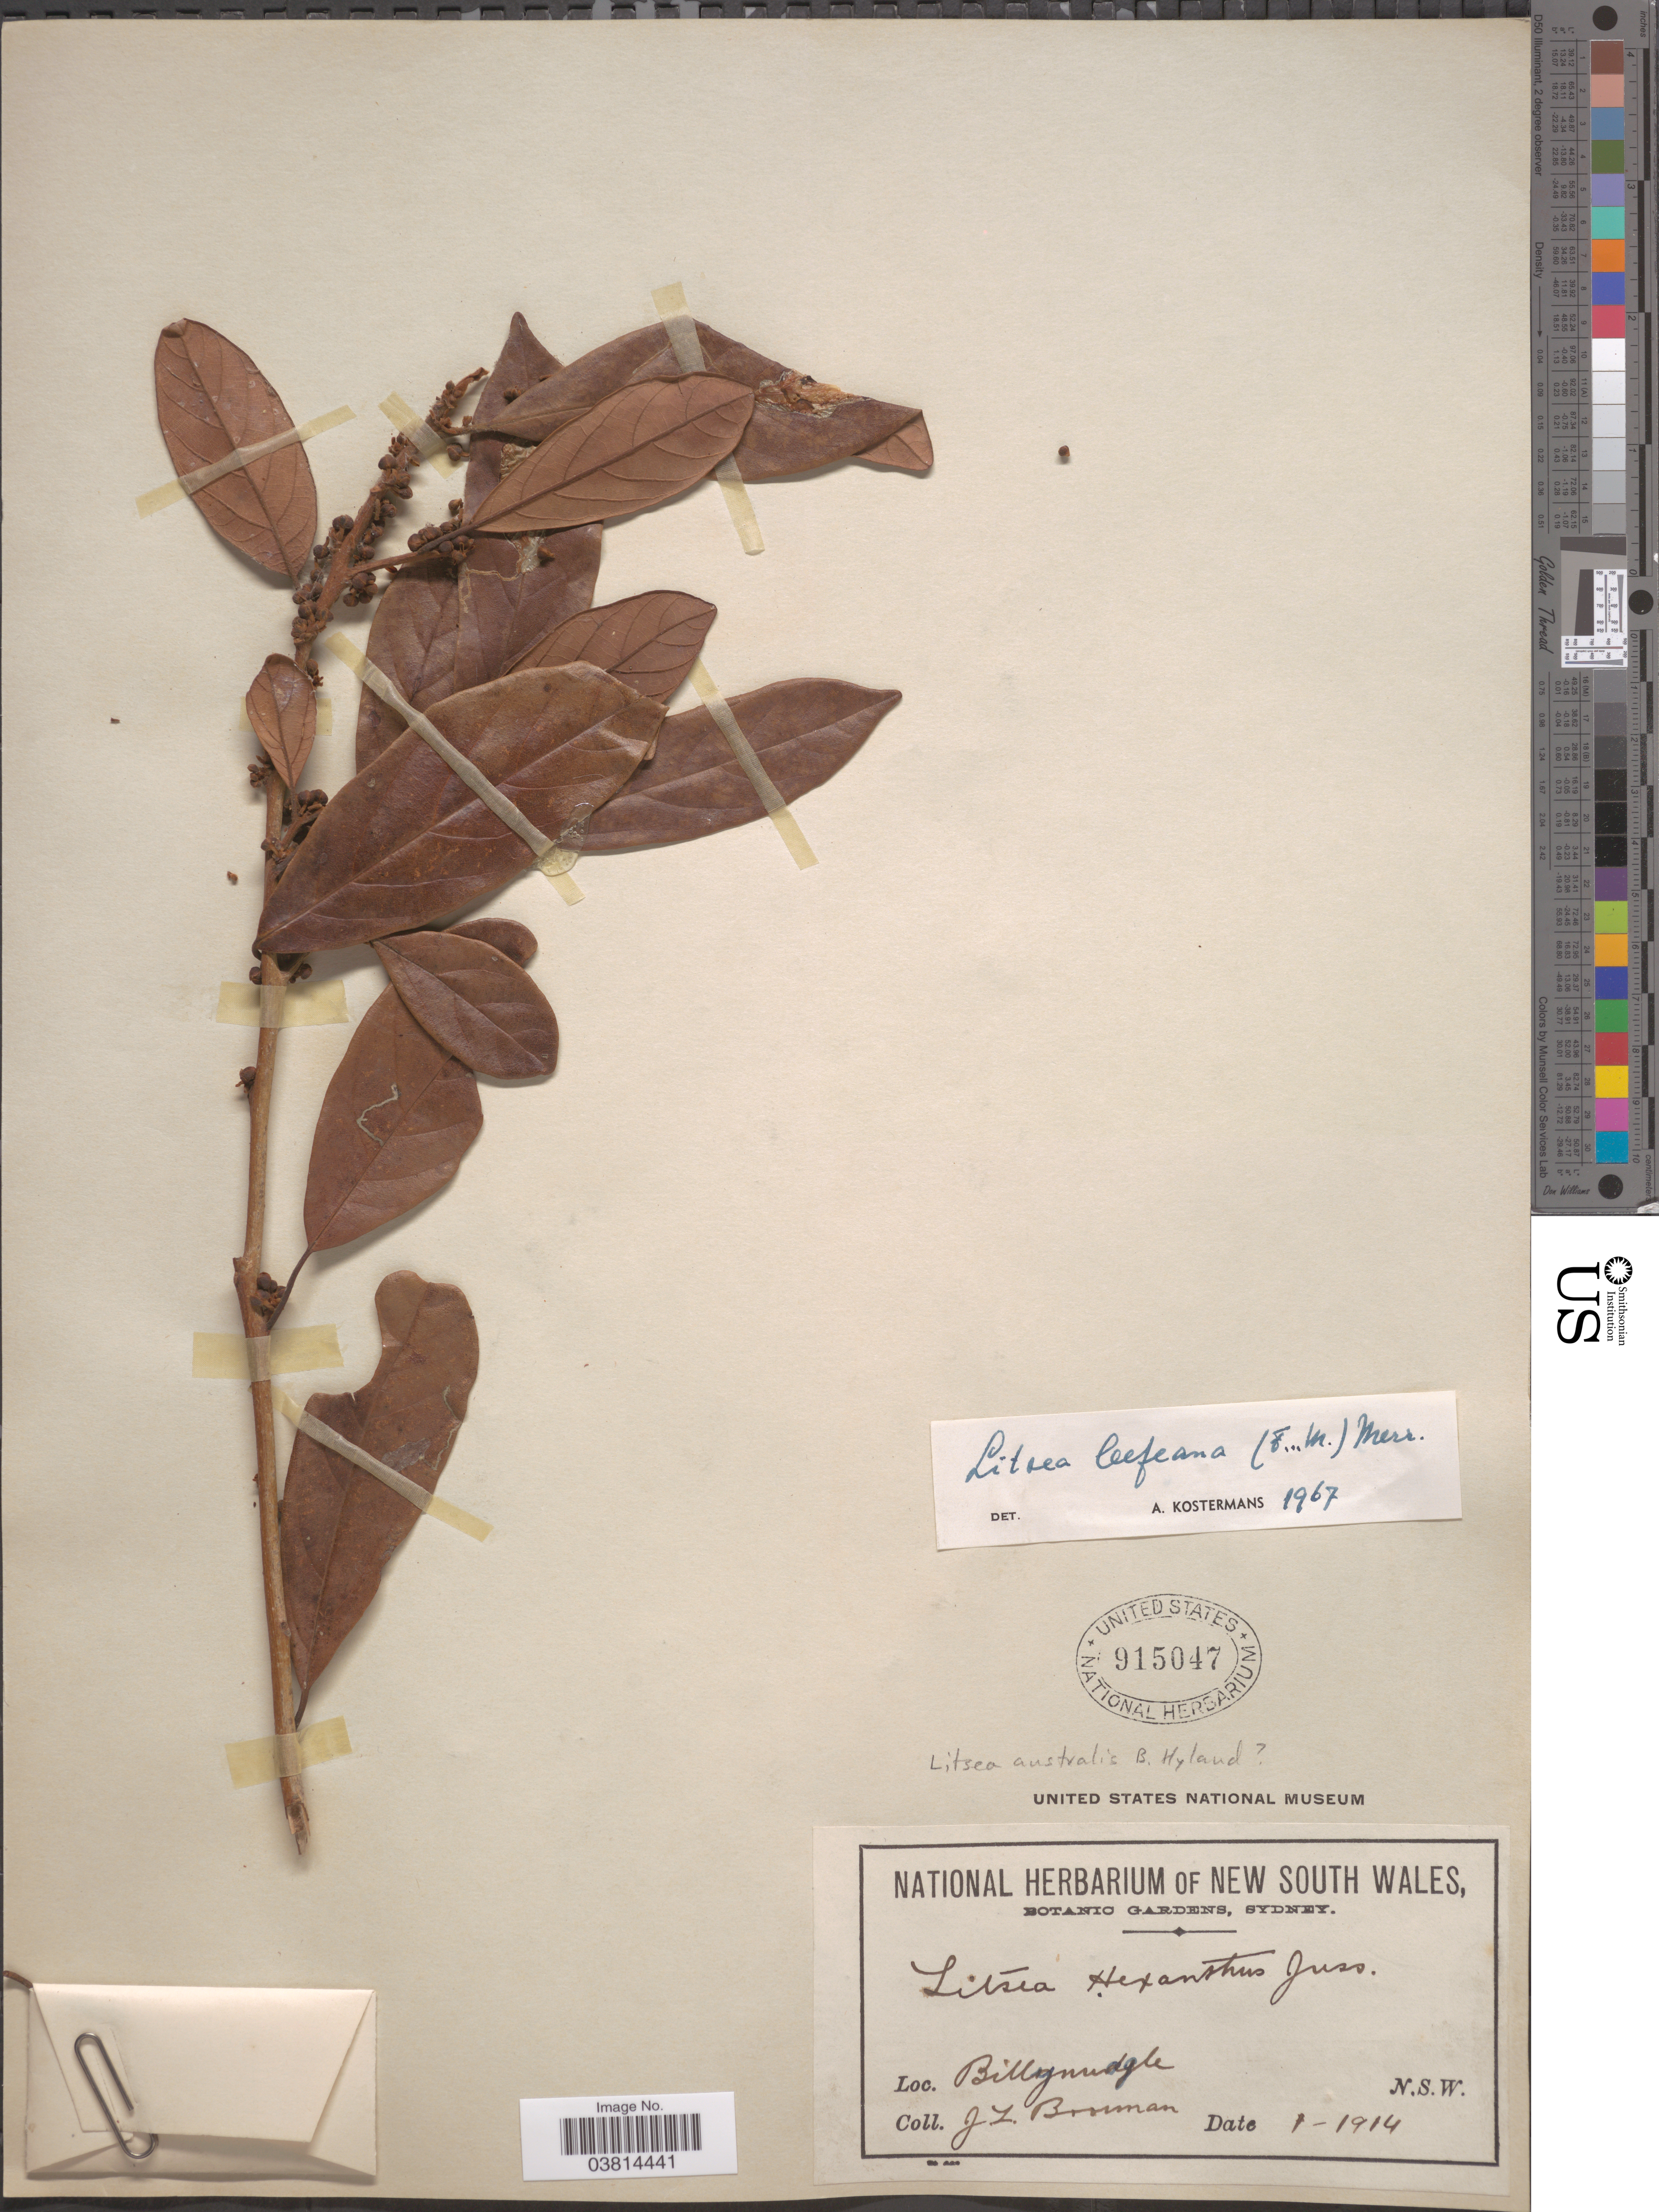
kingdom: Plantae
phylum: Tracheophyta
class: Magnoliopsida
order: Laurales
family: Lauraceae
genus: Litsea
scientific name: Litsea australis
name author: B. Hyland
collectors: J. Boorman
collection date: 1914-01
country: Australia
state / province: New South Wales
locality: Billynudgle.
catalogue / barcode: US 915047